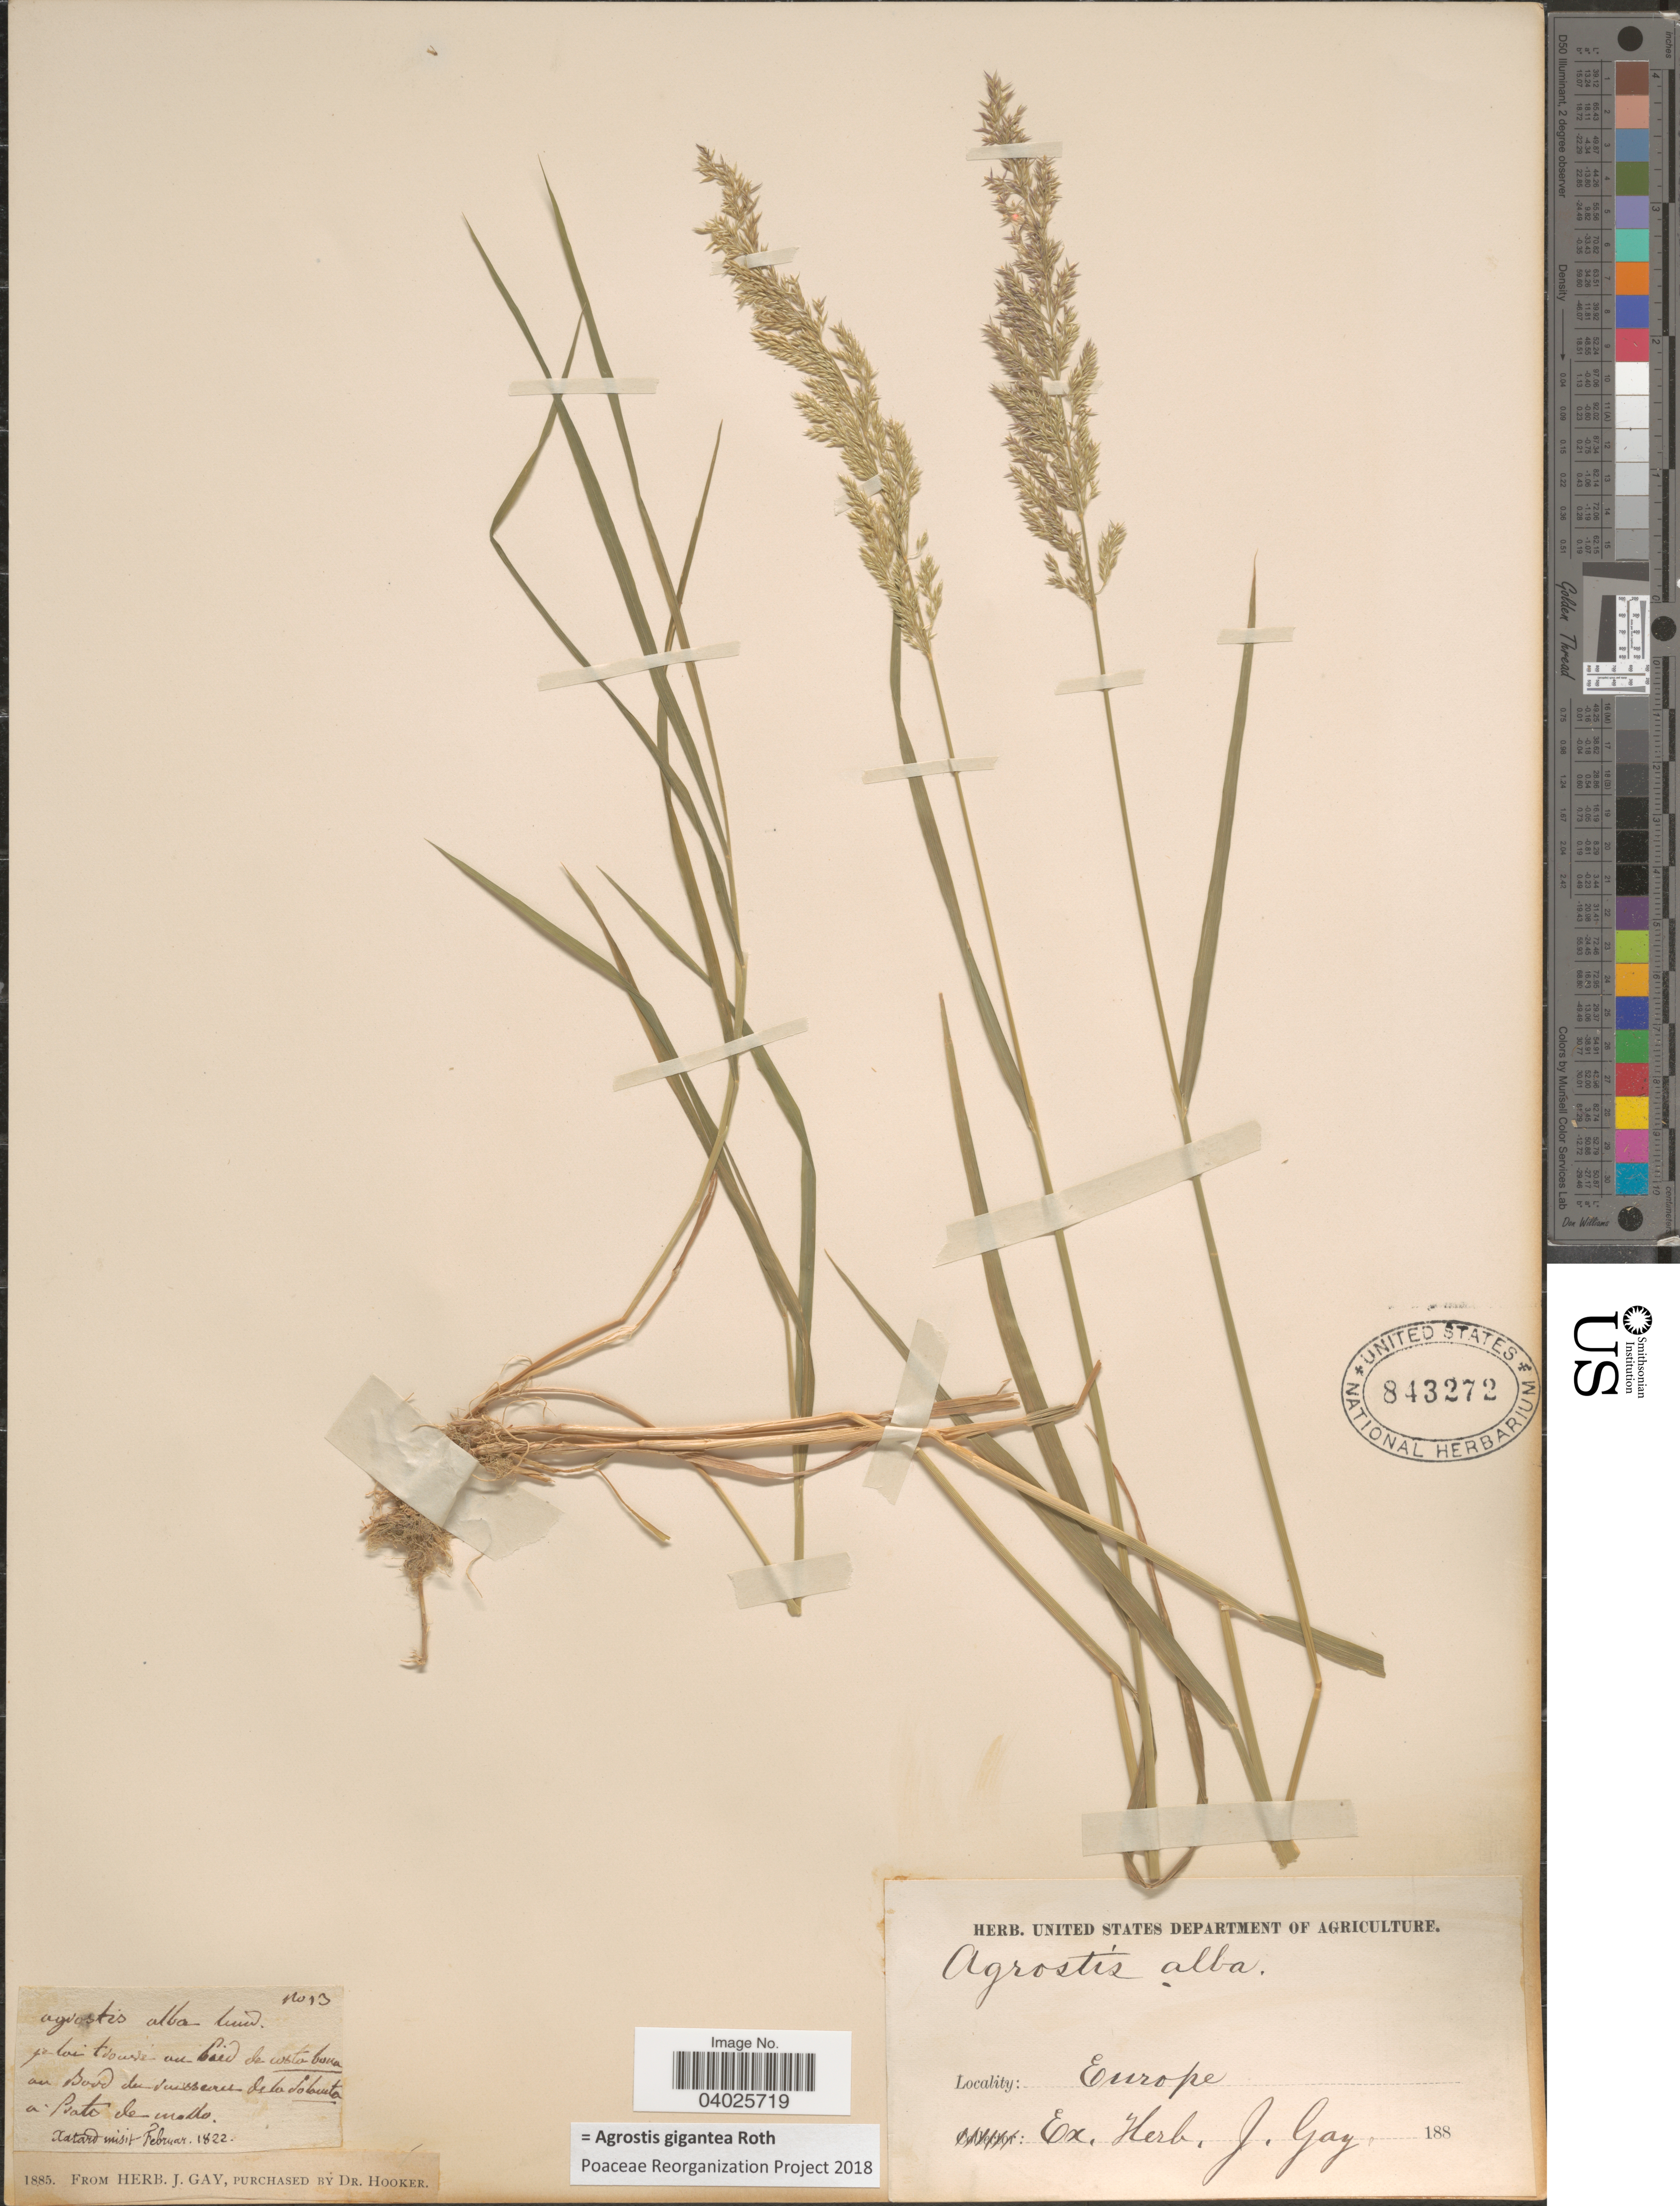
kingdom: Plantae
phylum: Tracheophyta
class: Liliopsida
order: Poales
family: Poaceae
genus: Agrostis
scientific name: Agrostis gigantea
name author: Roth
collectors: ex herb. J. Gay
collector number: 13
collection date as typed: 188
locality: Je los Tdousle au Pied de costa boka au Bord dun ruisseau de la do buito á Prato de madlo. [interpreted]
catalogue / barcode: US 843272